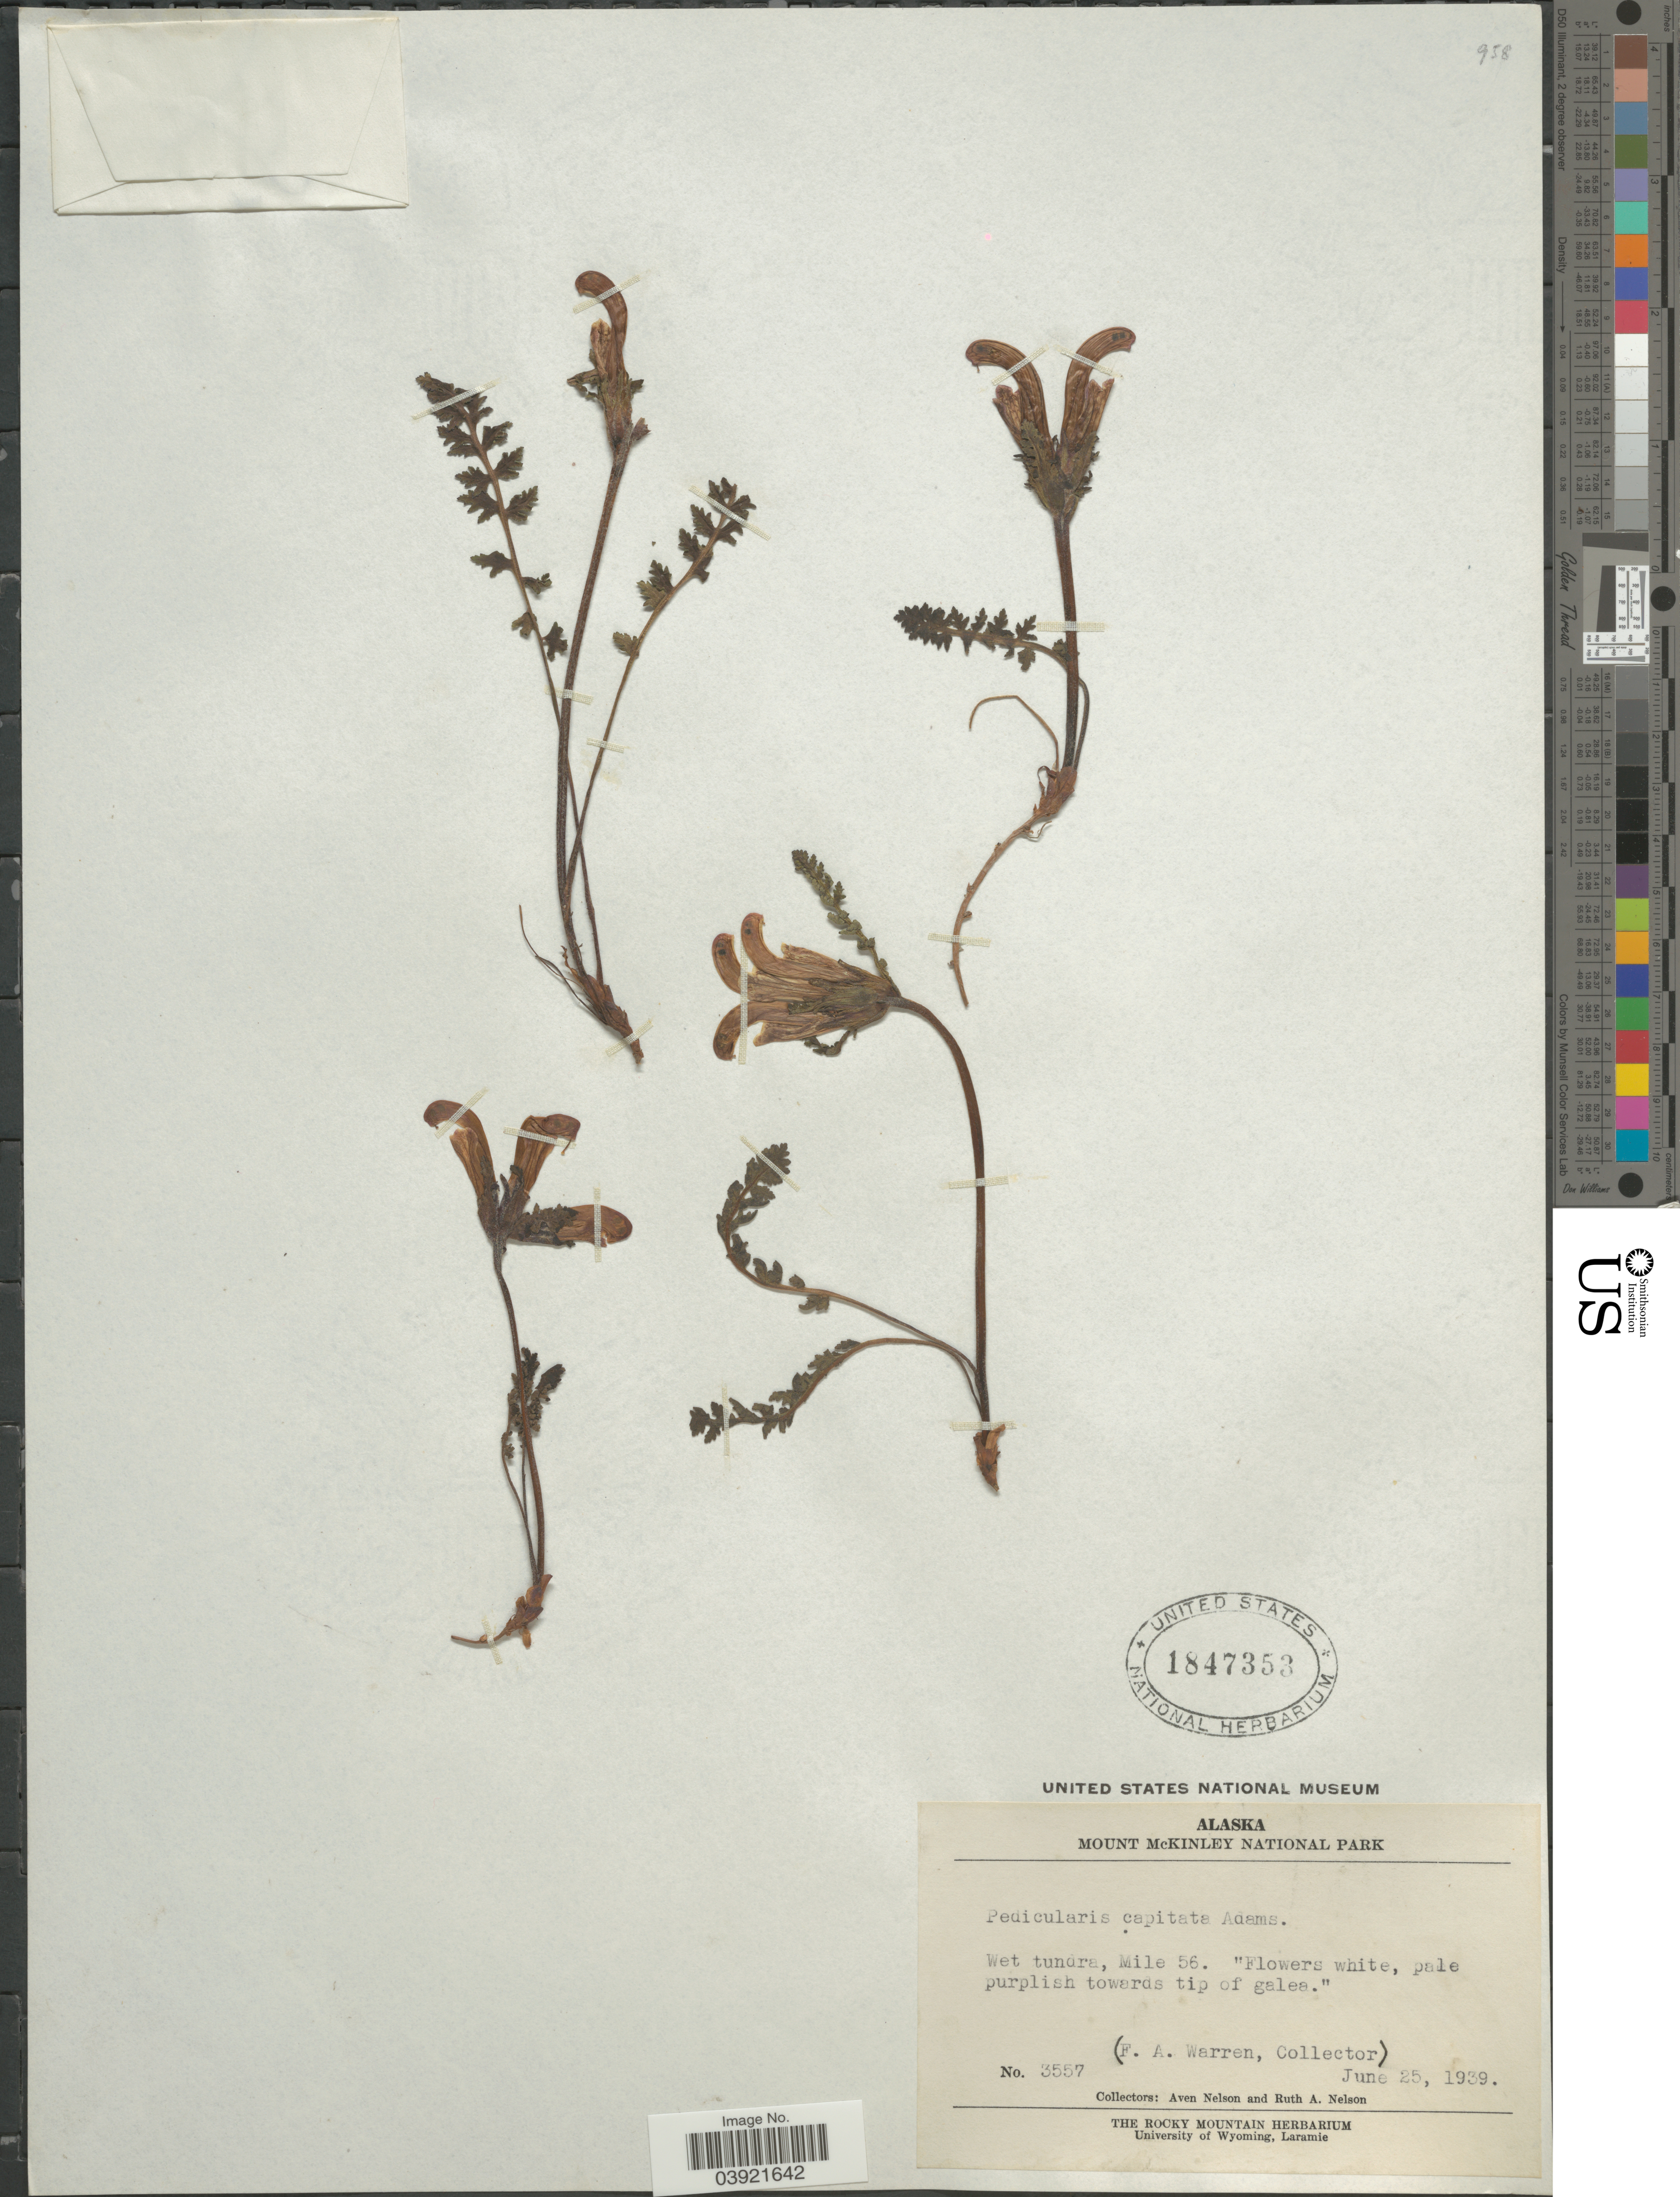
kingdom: Plantae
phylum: Tracheophyta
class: Magnoliopsida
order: Lamiales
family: Orobanchaceae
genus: Pedicularis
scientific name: Pedicularis capitata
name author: Adams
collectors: A. Nelson, R. A. Nelson & F. Warren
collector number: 3557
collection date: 1939-06-25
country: United States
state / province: Alaska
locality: Mount McKinley National Park.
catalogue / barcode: US 1847353